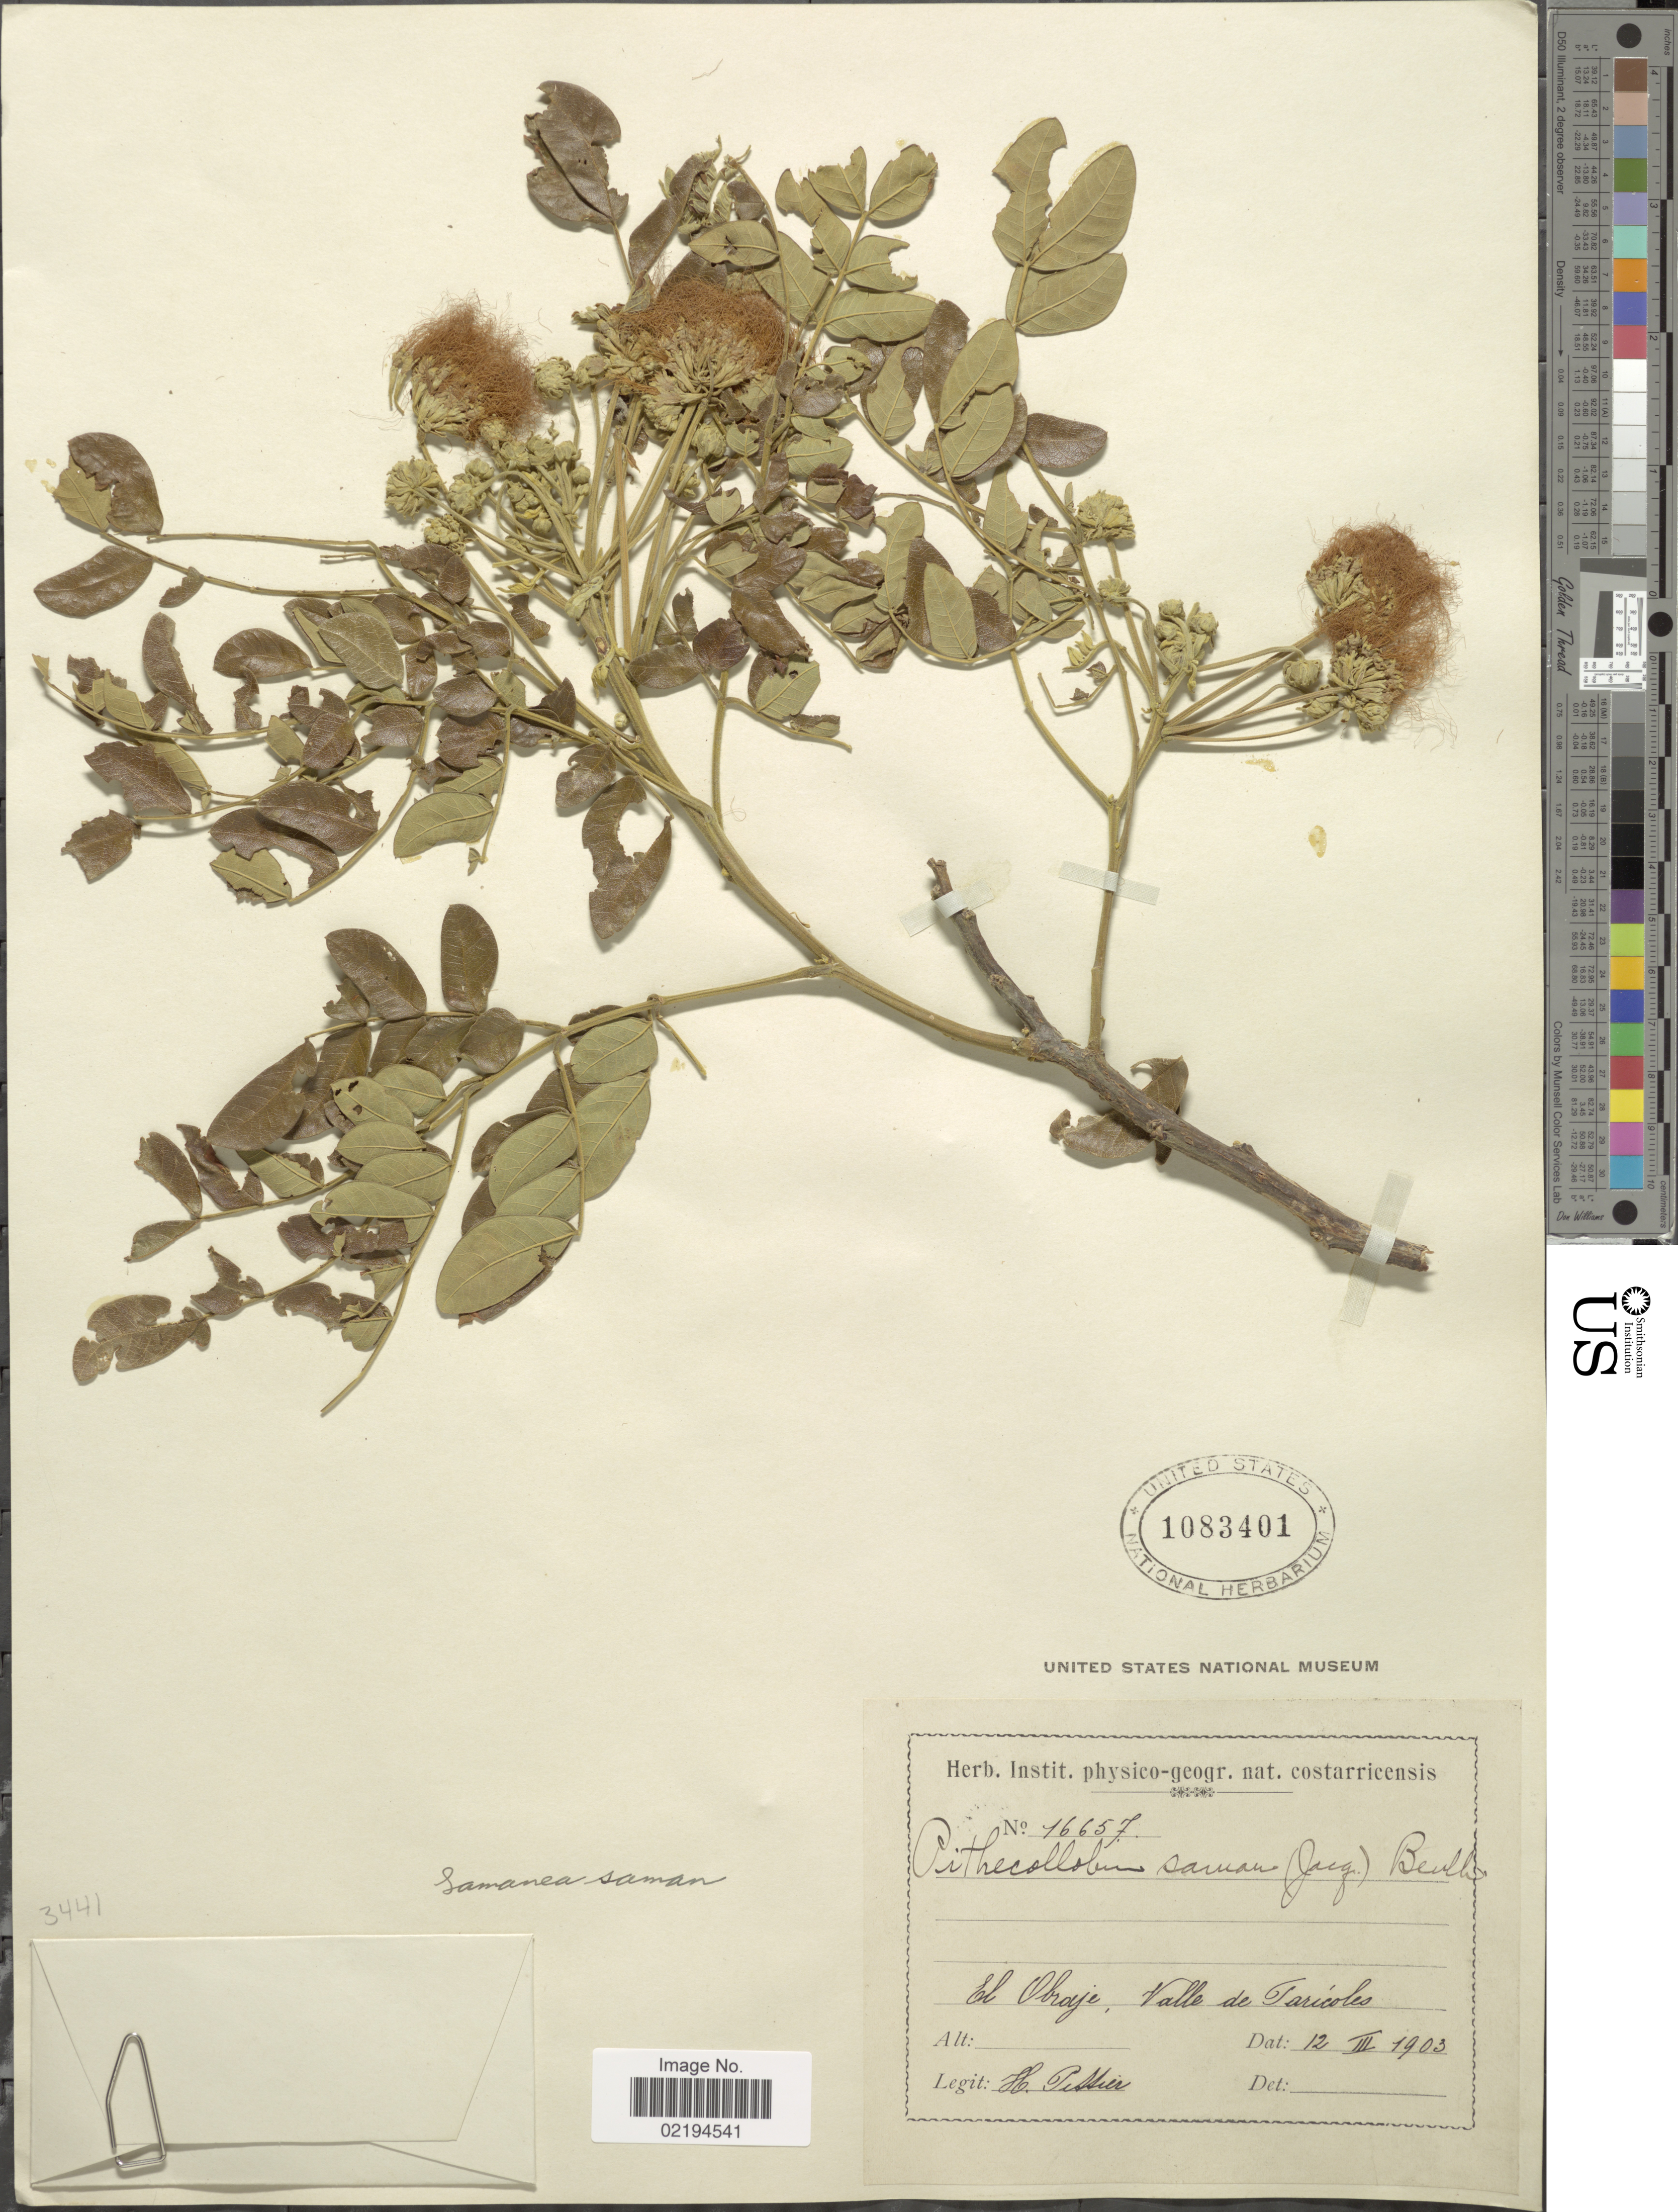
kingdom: Plantae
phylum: Tracheophyta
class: Magnoliopsida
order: Fabales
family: Fabaceae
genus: Samanea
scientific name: Samanea saman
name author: (Jacq.) Merr.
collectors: H. F. Pittier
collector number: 16657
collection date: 1903-03-12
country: Costa Rica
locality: El Obraje, Valle de Taricoles.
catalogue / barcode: US 1083401